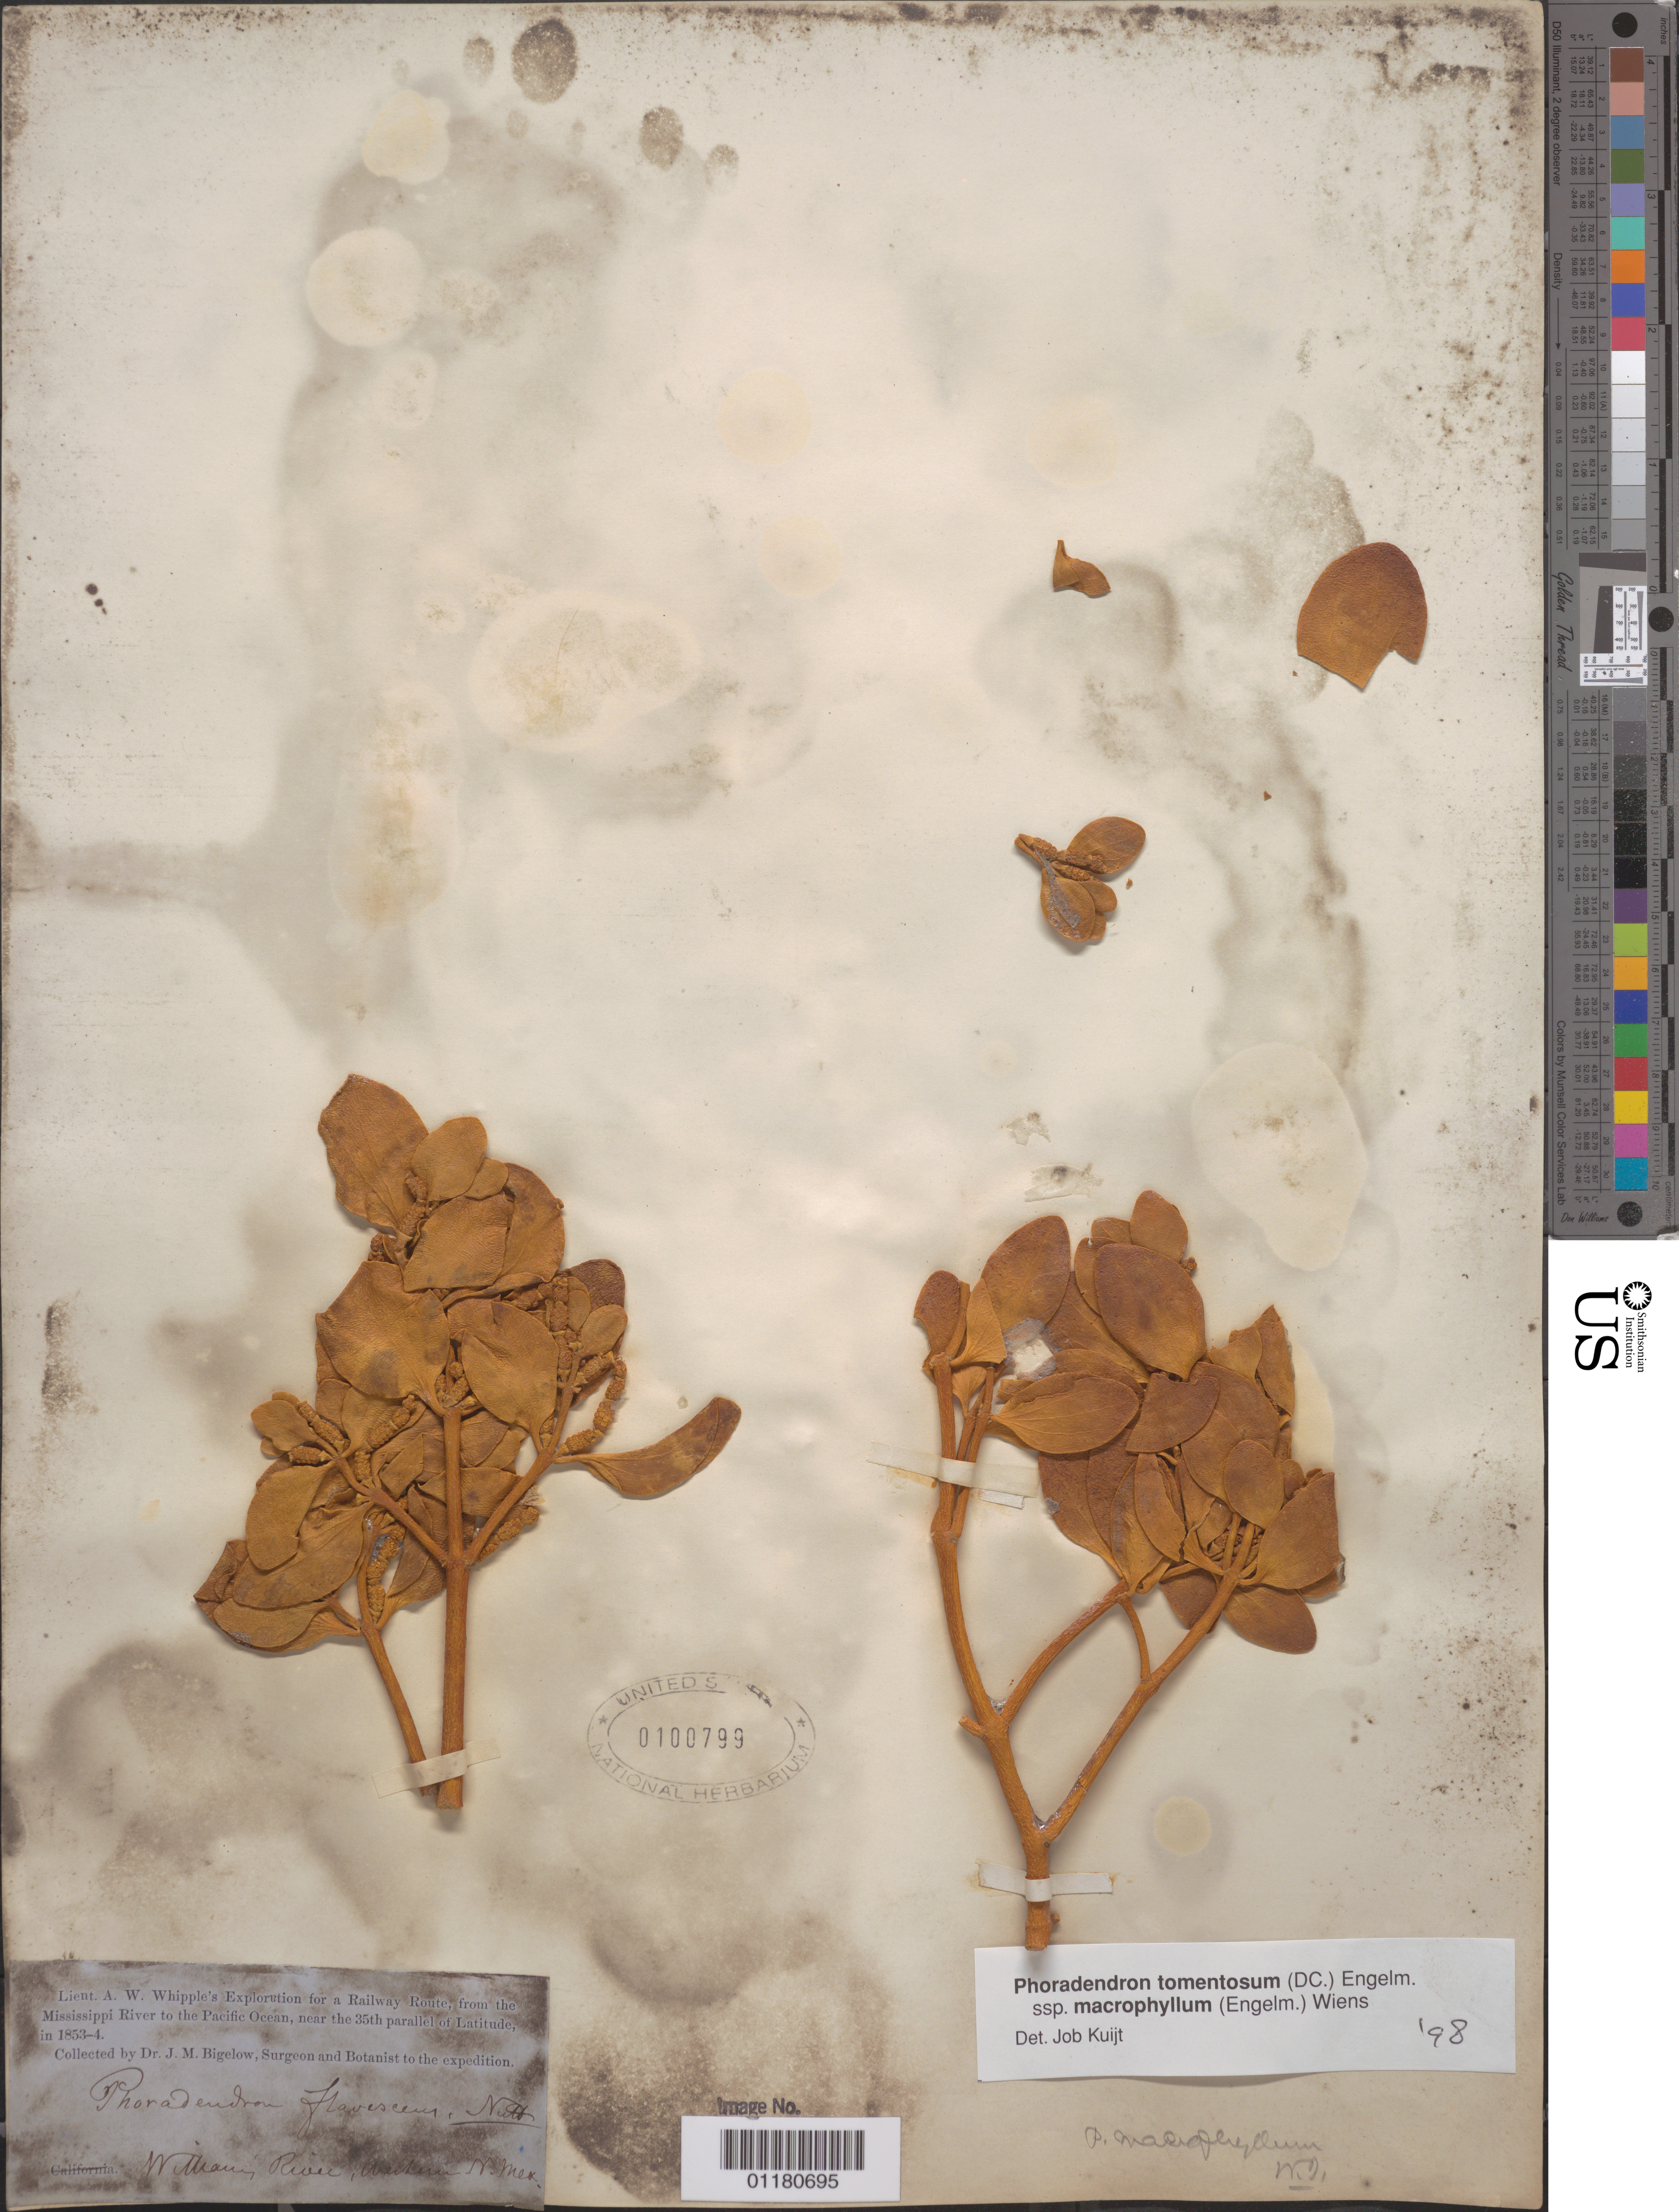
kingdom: Plantae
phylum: Tracheophyta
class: Magnoliopsida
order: Santalales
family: Viscaceae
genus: Phoradendron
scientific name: Phoradendron tomentosum subsp. macrophyllum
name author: DC.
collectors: J. M. Bigelow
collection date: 1853/1854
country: United States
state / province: New Mexico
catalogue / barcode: US 100799